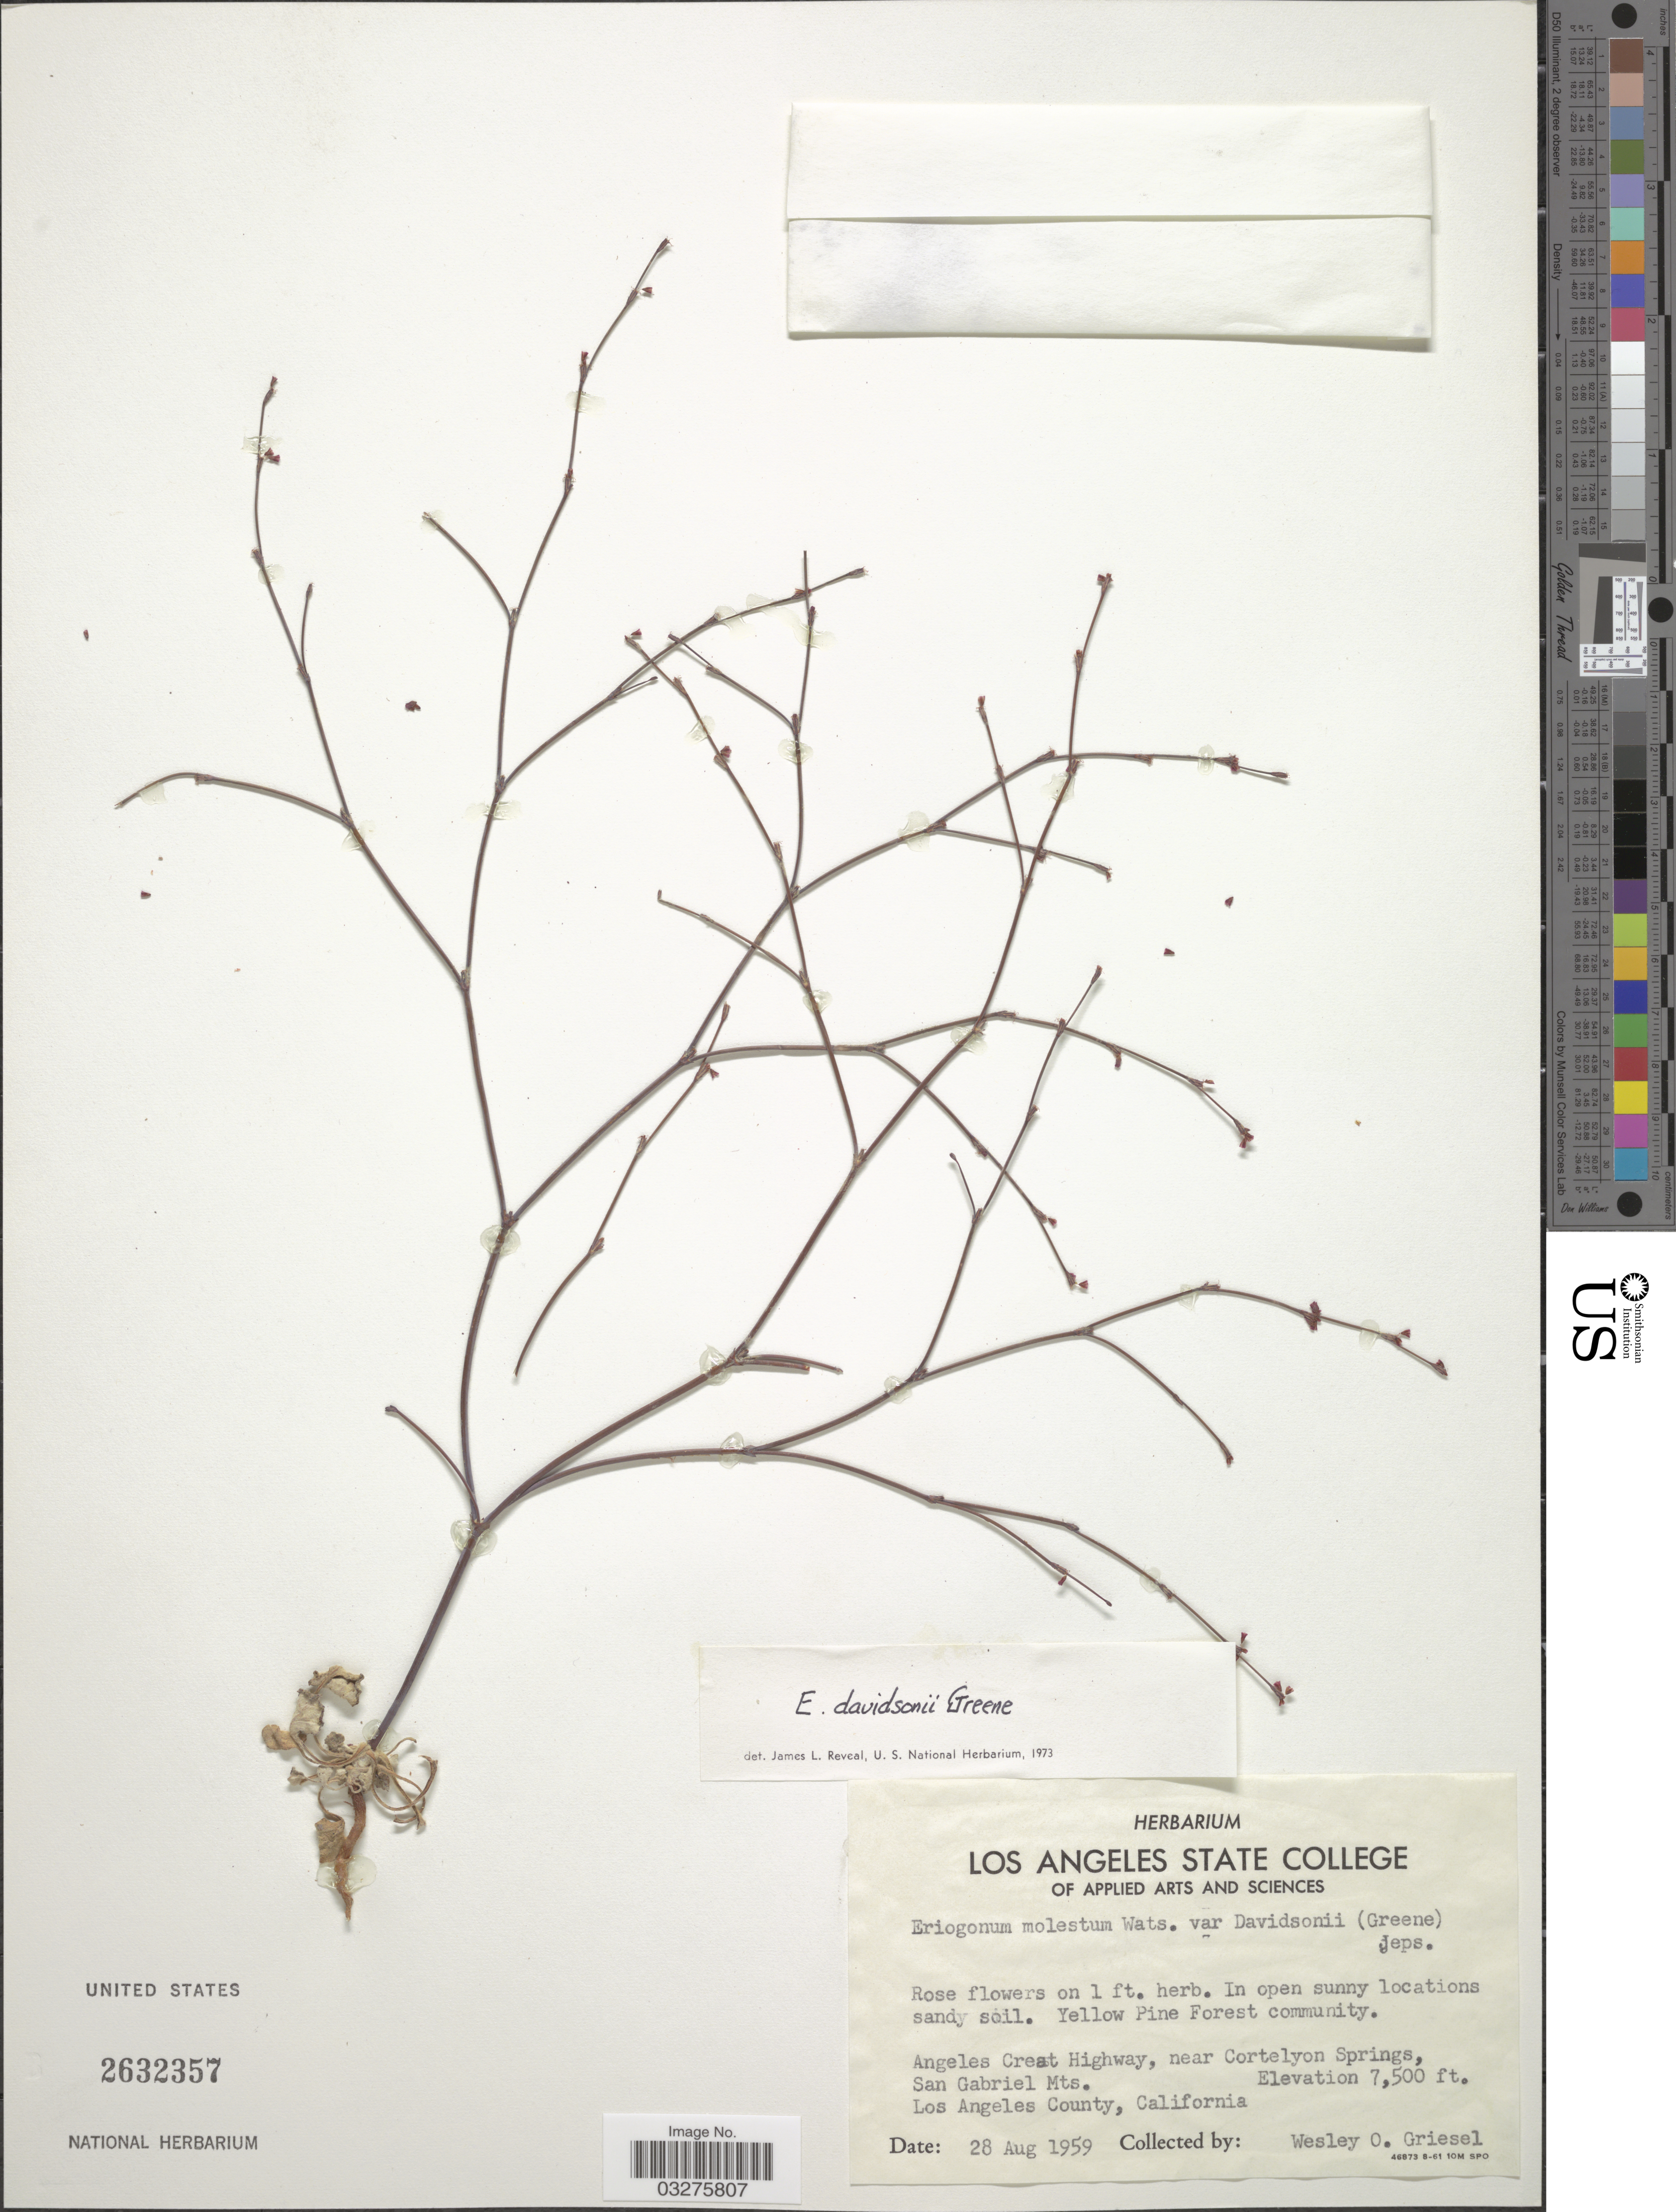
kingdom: Plantae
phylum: Tracheophyta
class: Magnoliopsida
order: Caryophyllales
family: Polygonaceae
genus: Eriogonum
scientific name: Eriogonum davidsonii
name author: Greene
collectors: W. O. Griesel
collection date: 1959-08-28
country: United States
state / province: California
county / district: Los Angeles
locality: Angeles Creat Highway, near Cortelyon Springs, San Gabriel Mts. Los Angeles County.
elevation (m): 2286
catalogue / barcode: US 2632357